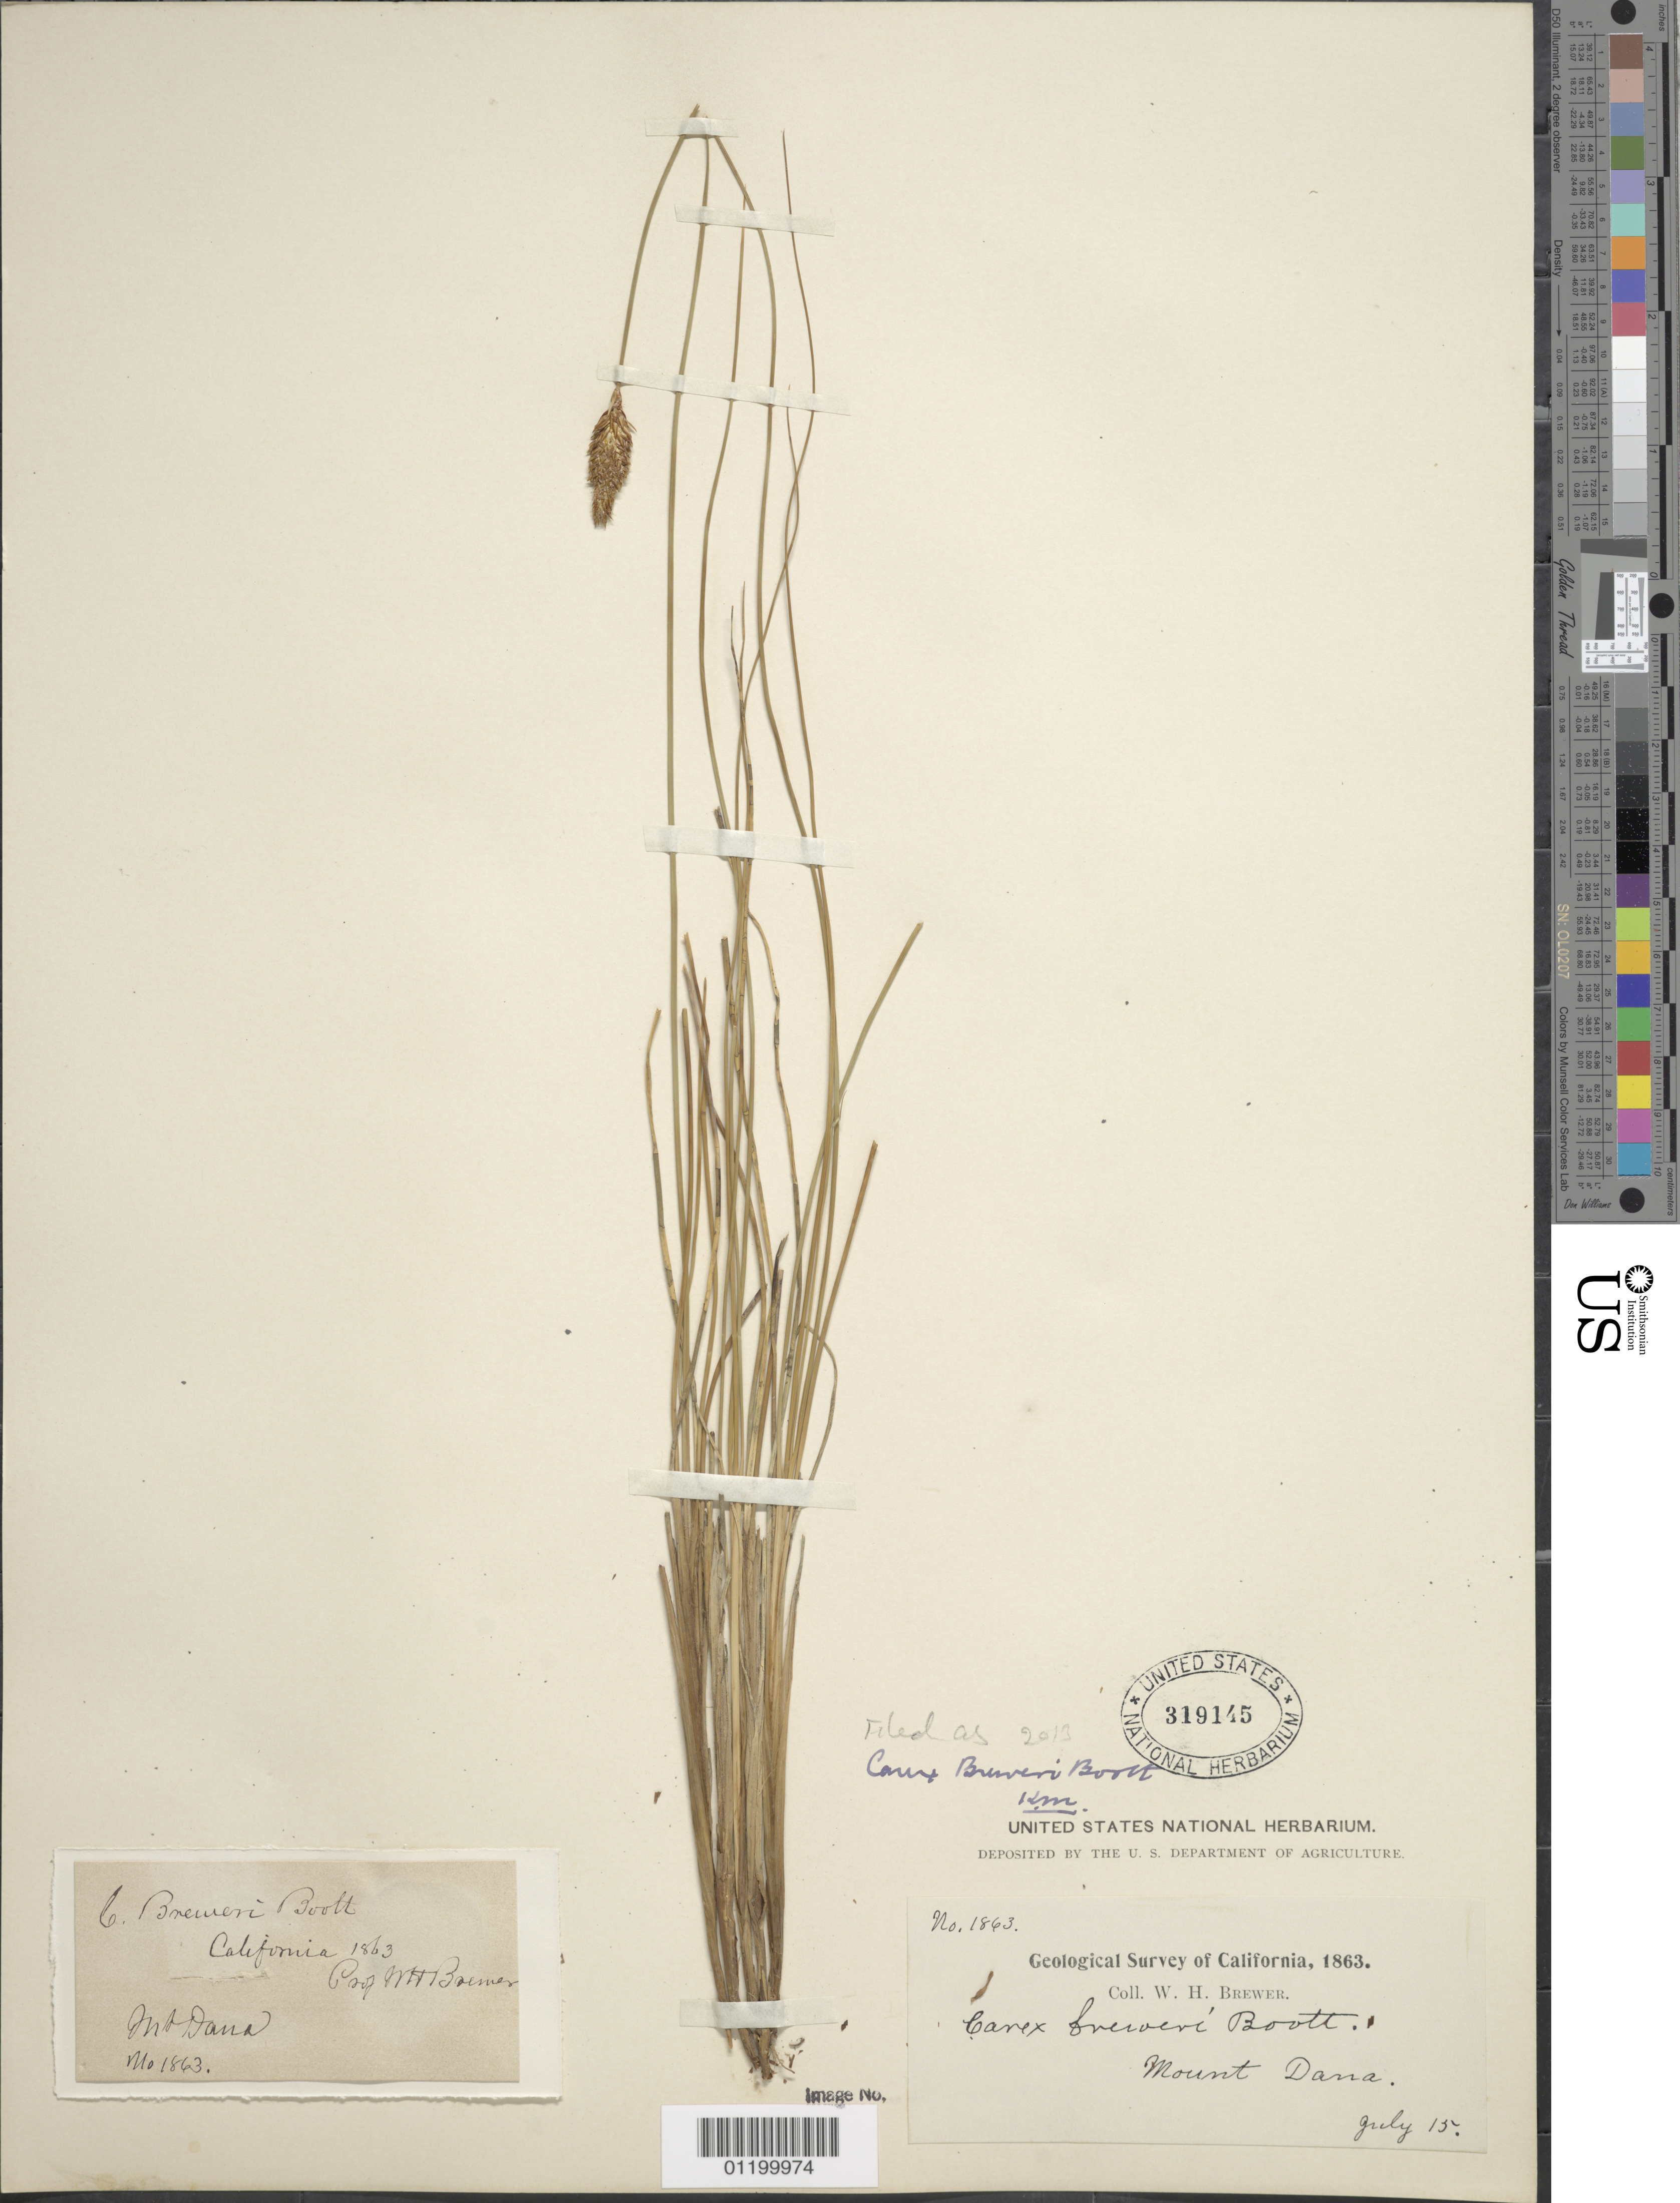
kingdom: Plantae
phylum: Tracheophyta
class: Liliopsida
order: Poales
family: Cyperaceae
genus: Carex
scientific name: Carex breweri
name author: Boott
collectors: W. H. Brewer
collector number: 1863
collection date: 1863-07-15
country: United States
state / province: California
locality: Mount Dana.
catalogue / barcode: US 319145